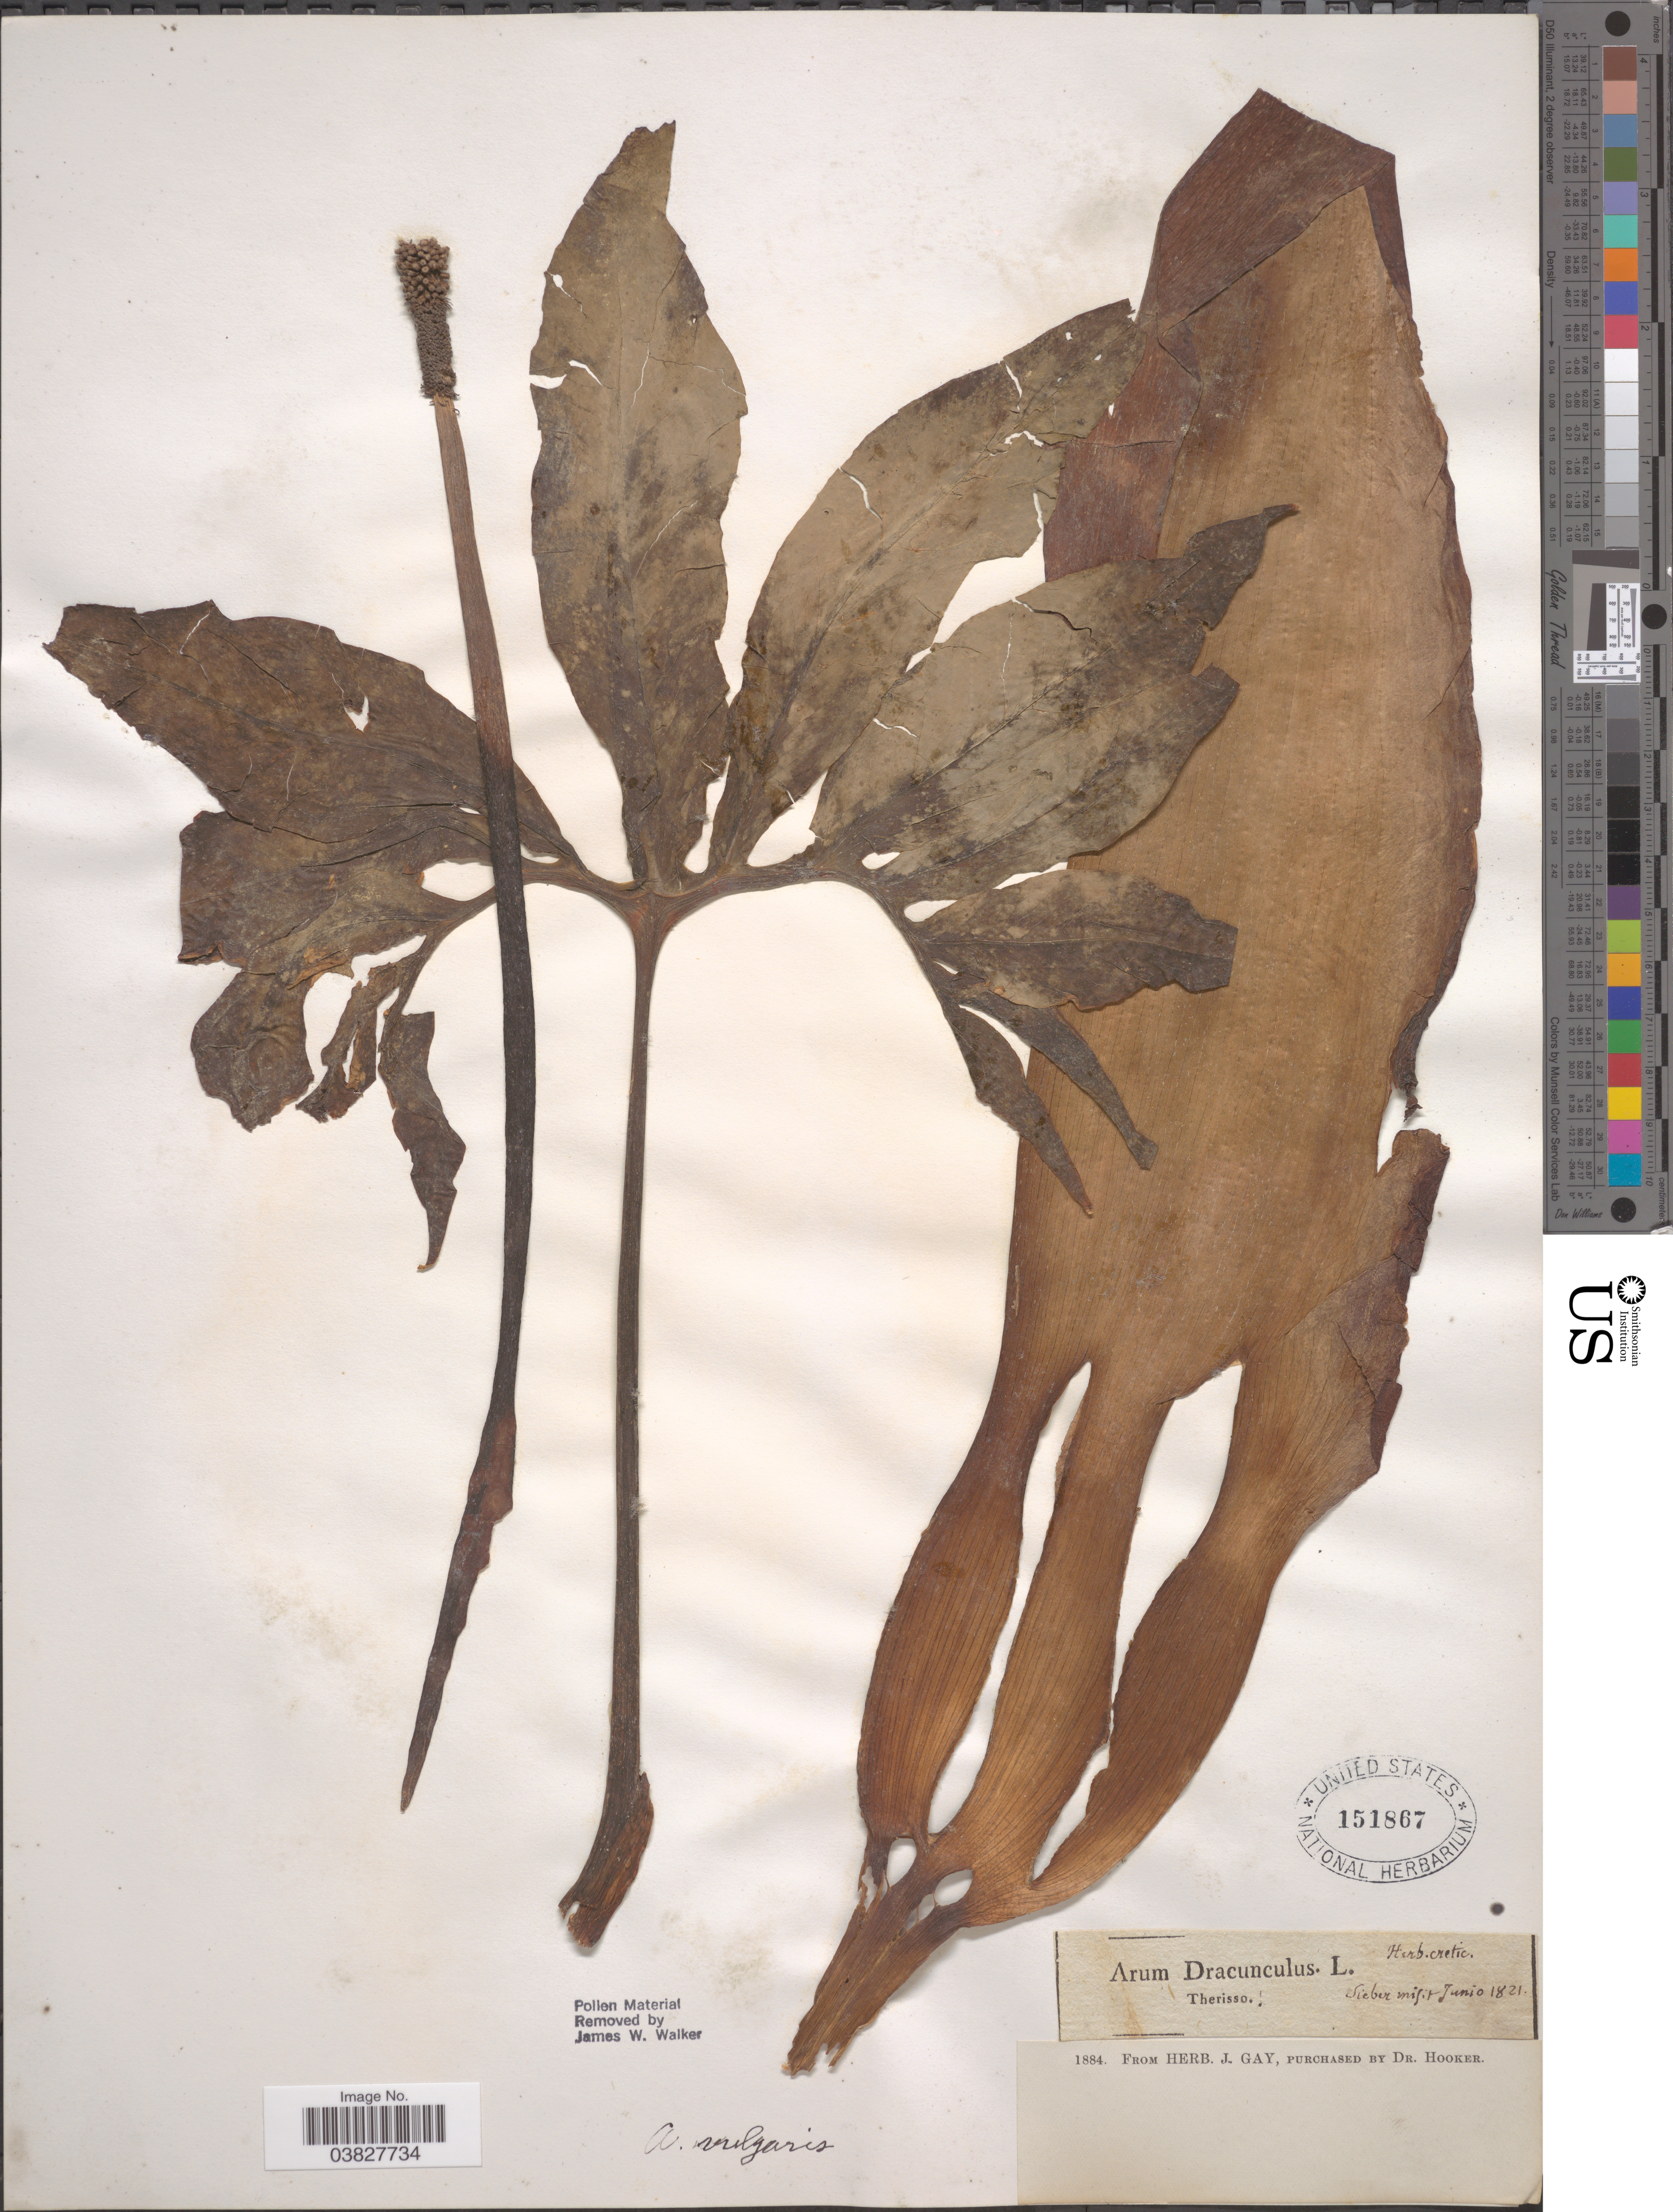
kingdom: Plantae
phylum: Tracheophyta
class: Liliopsida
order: Alismatales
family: Araceae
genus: Dracunculus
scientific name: Dracunculus vulgaris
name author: Schott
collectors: Ex herb. Cretic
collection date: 1821-06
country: Greece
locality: Therisso.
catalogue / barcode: US 151867